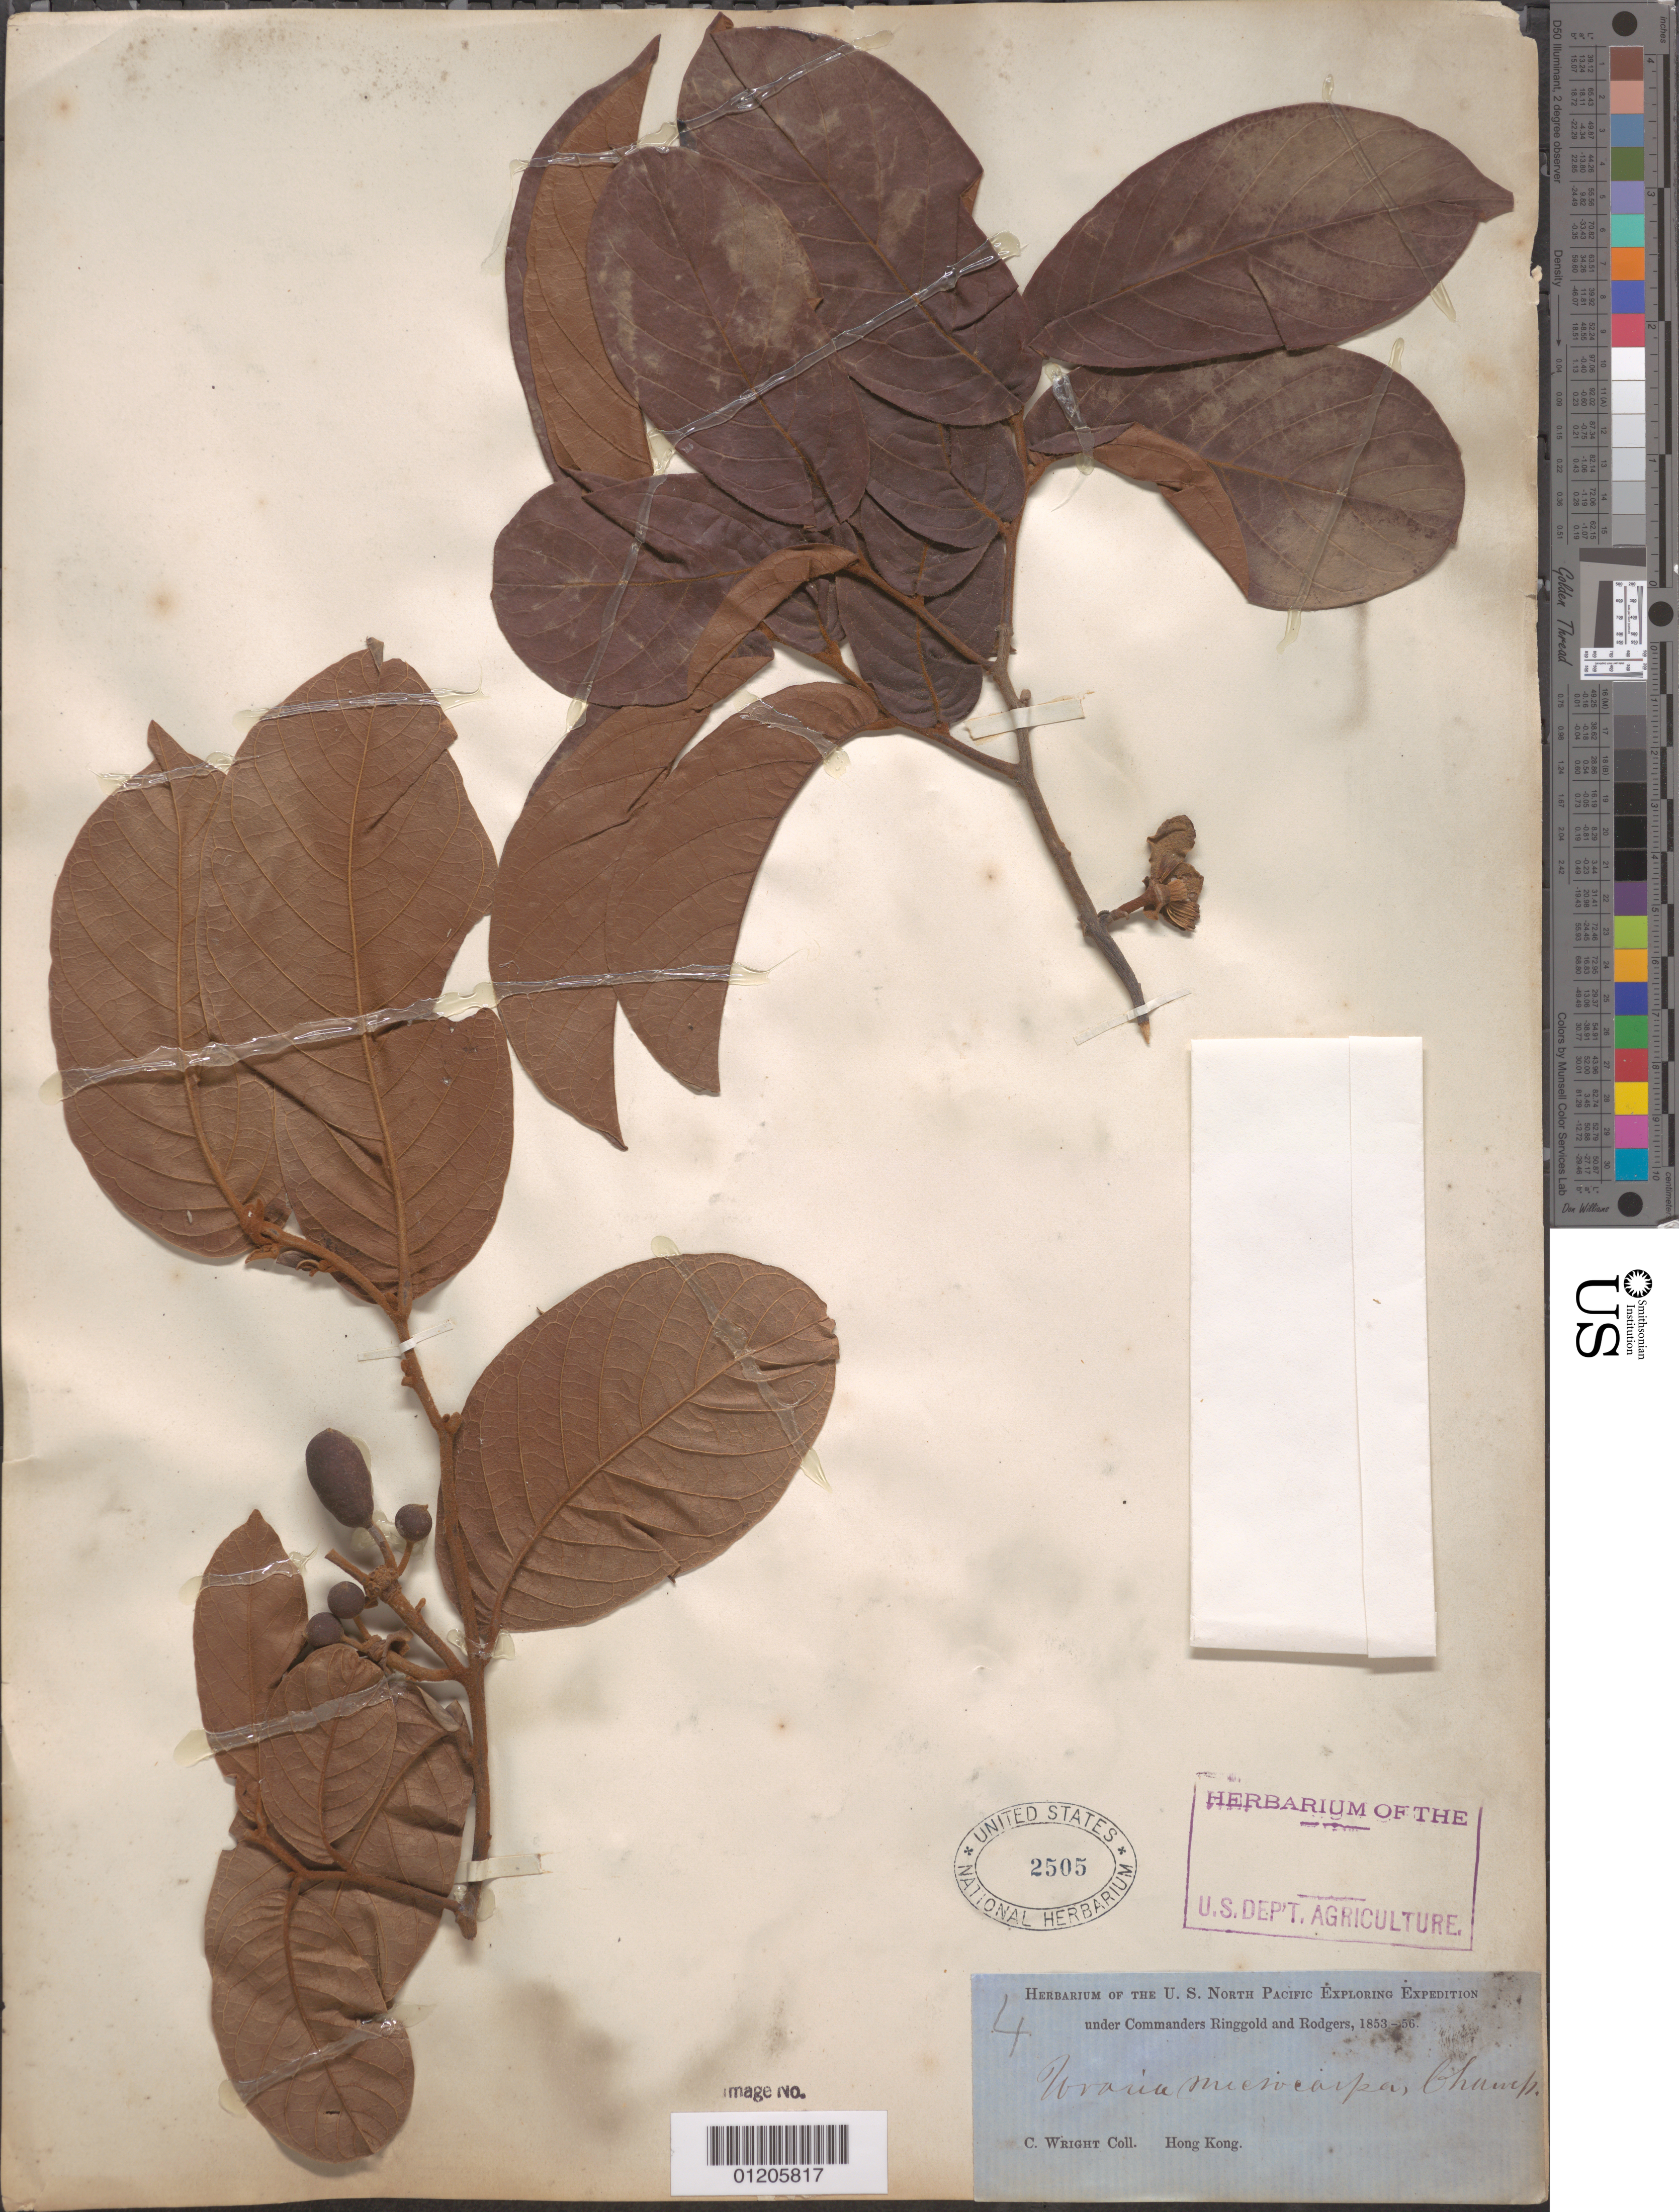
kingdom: Plantae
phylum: Tracheophyta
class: Magnoliopsida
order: Magnoliales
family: Annonaceae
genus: Uvaria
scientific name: Uvaria microcarpa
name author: Champ. ex Benth.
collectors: C. Wright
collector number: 4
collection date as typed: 1853 to -- -- 1856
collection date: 1853/1856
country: China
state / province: Hong Kong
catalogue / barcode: US 2505